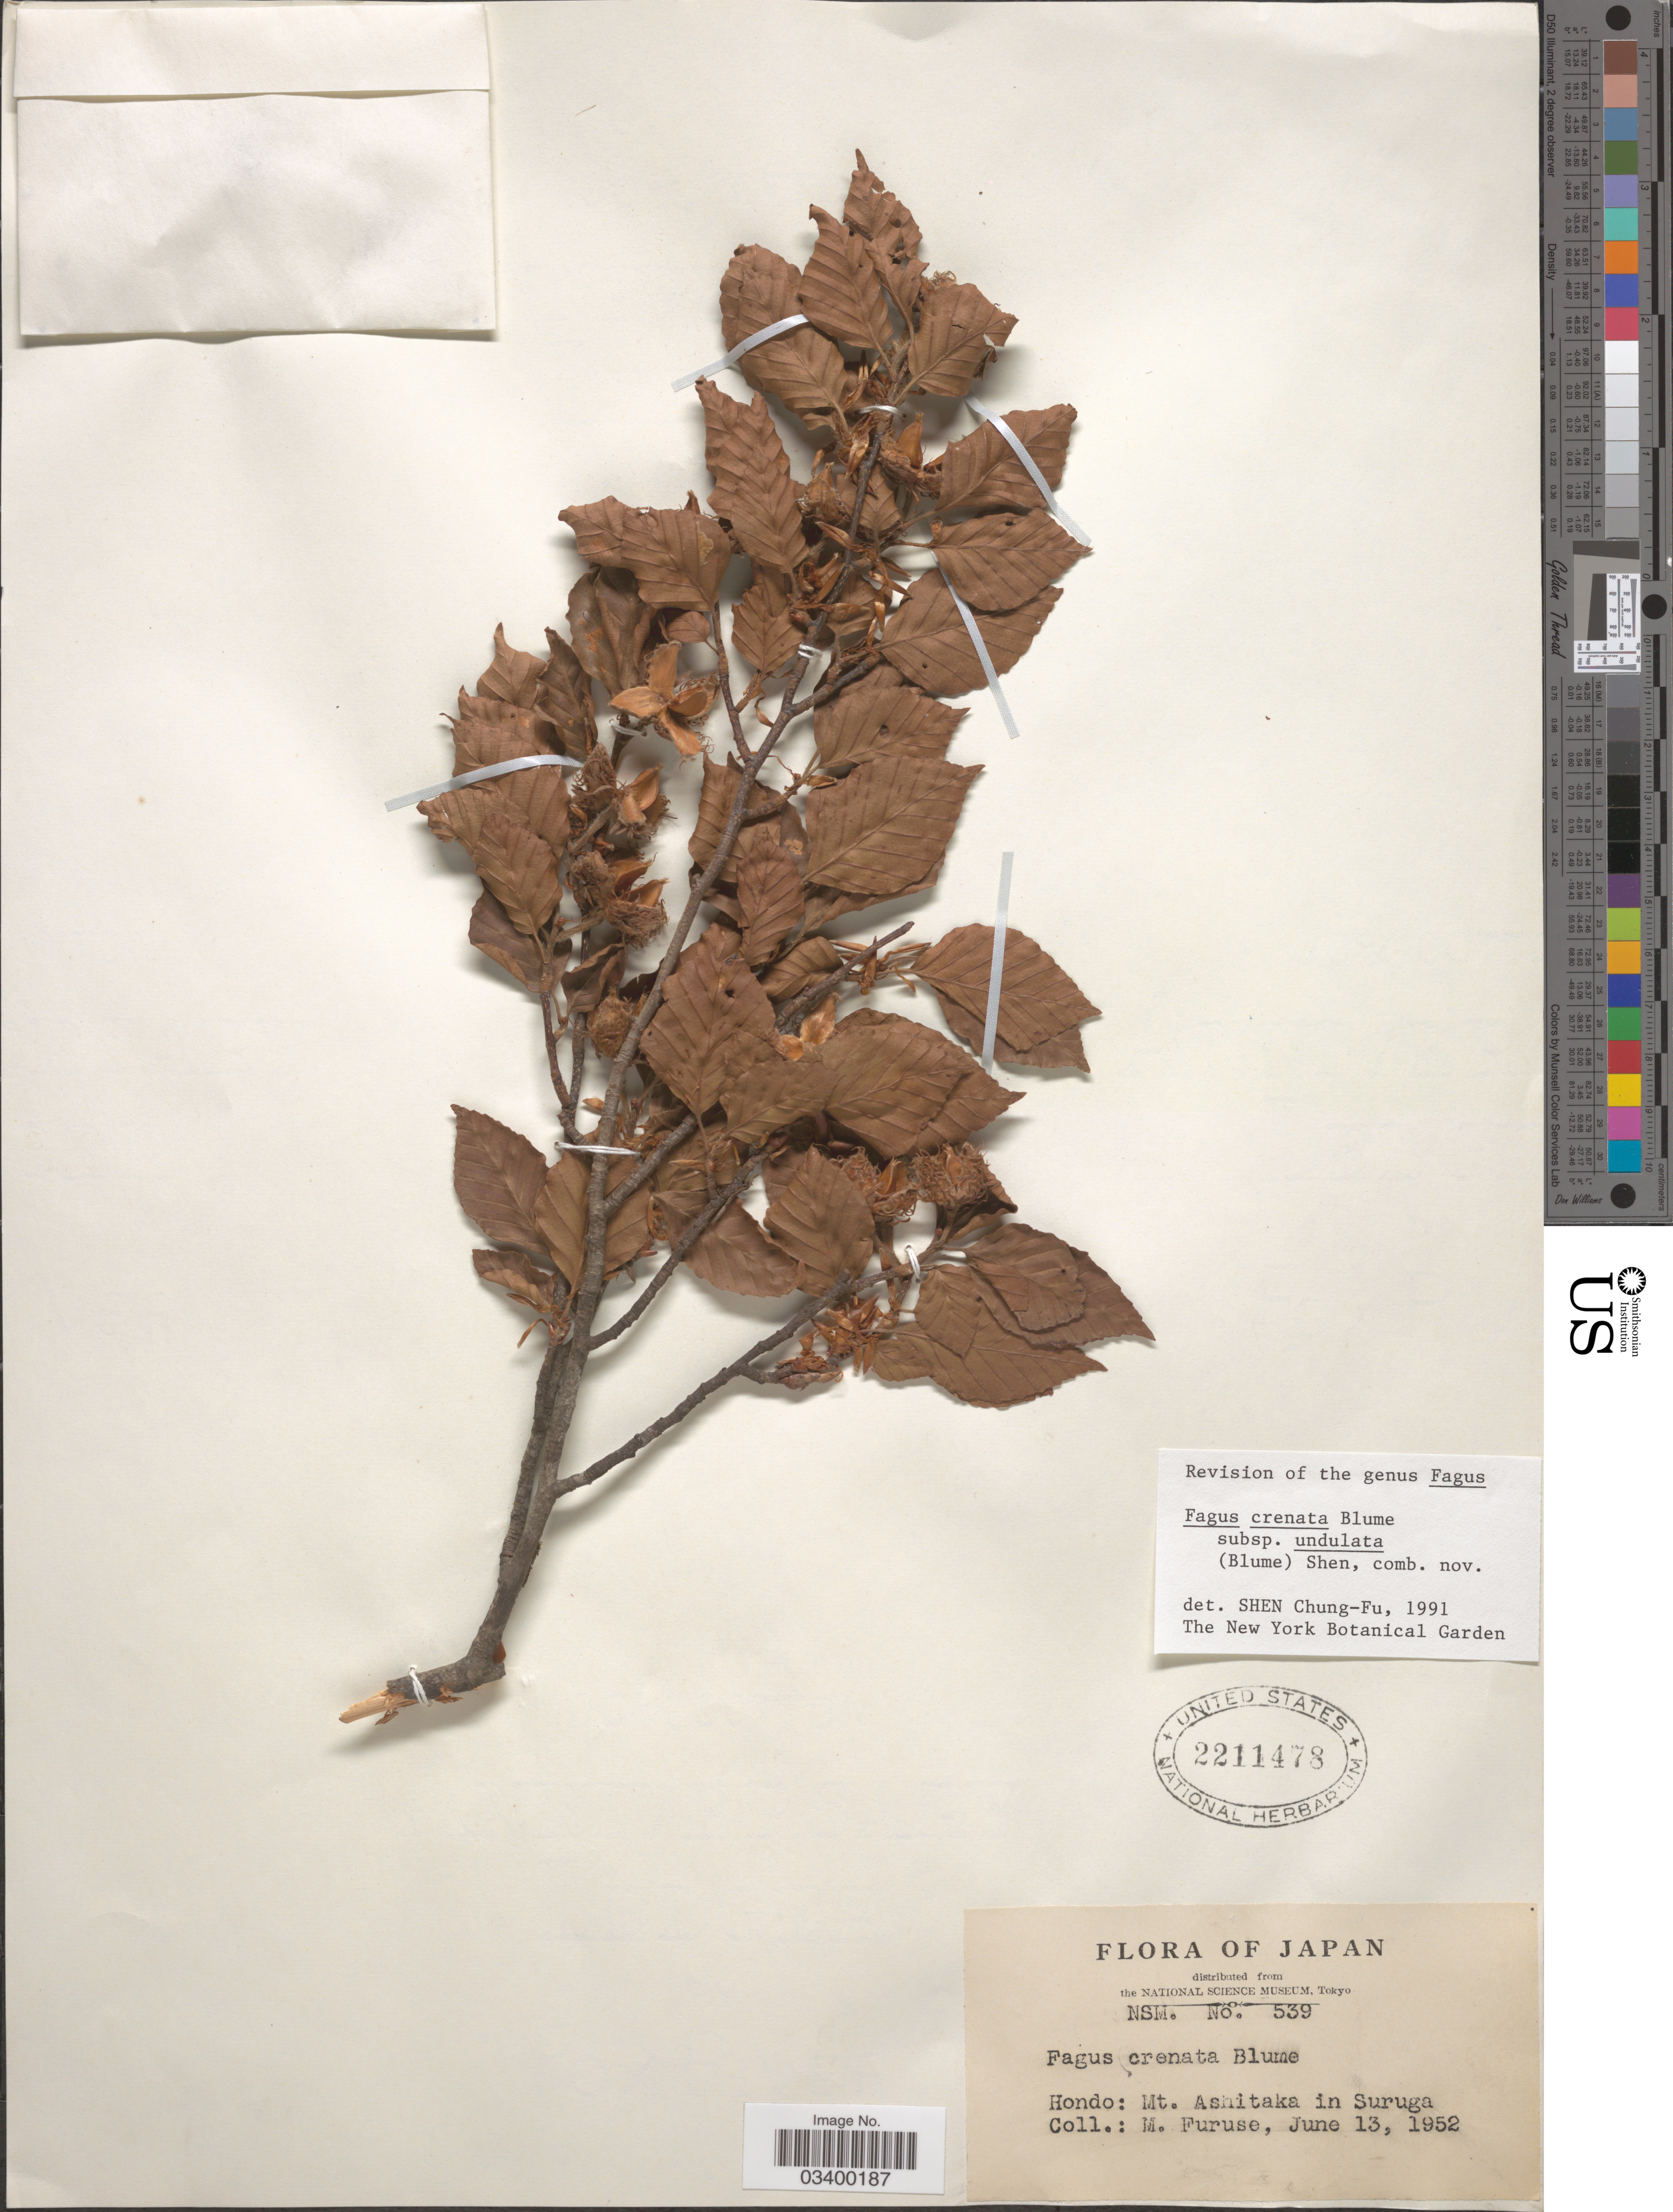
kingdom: Plantae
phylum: Tracheophyta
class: Magnoliopsida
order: Fagales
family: Fagaceae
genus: Fagus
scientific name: Fagus crenata subsp. undulata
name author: (Blume) C.F. Shen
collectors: M. Furuse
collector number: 539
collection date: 1952-06-13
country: Japan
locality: Hondo: Mt. Ashitaka in Suruga.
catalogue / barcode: US 2211478